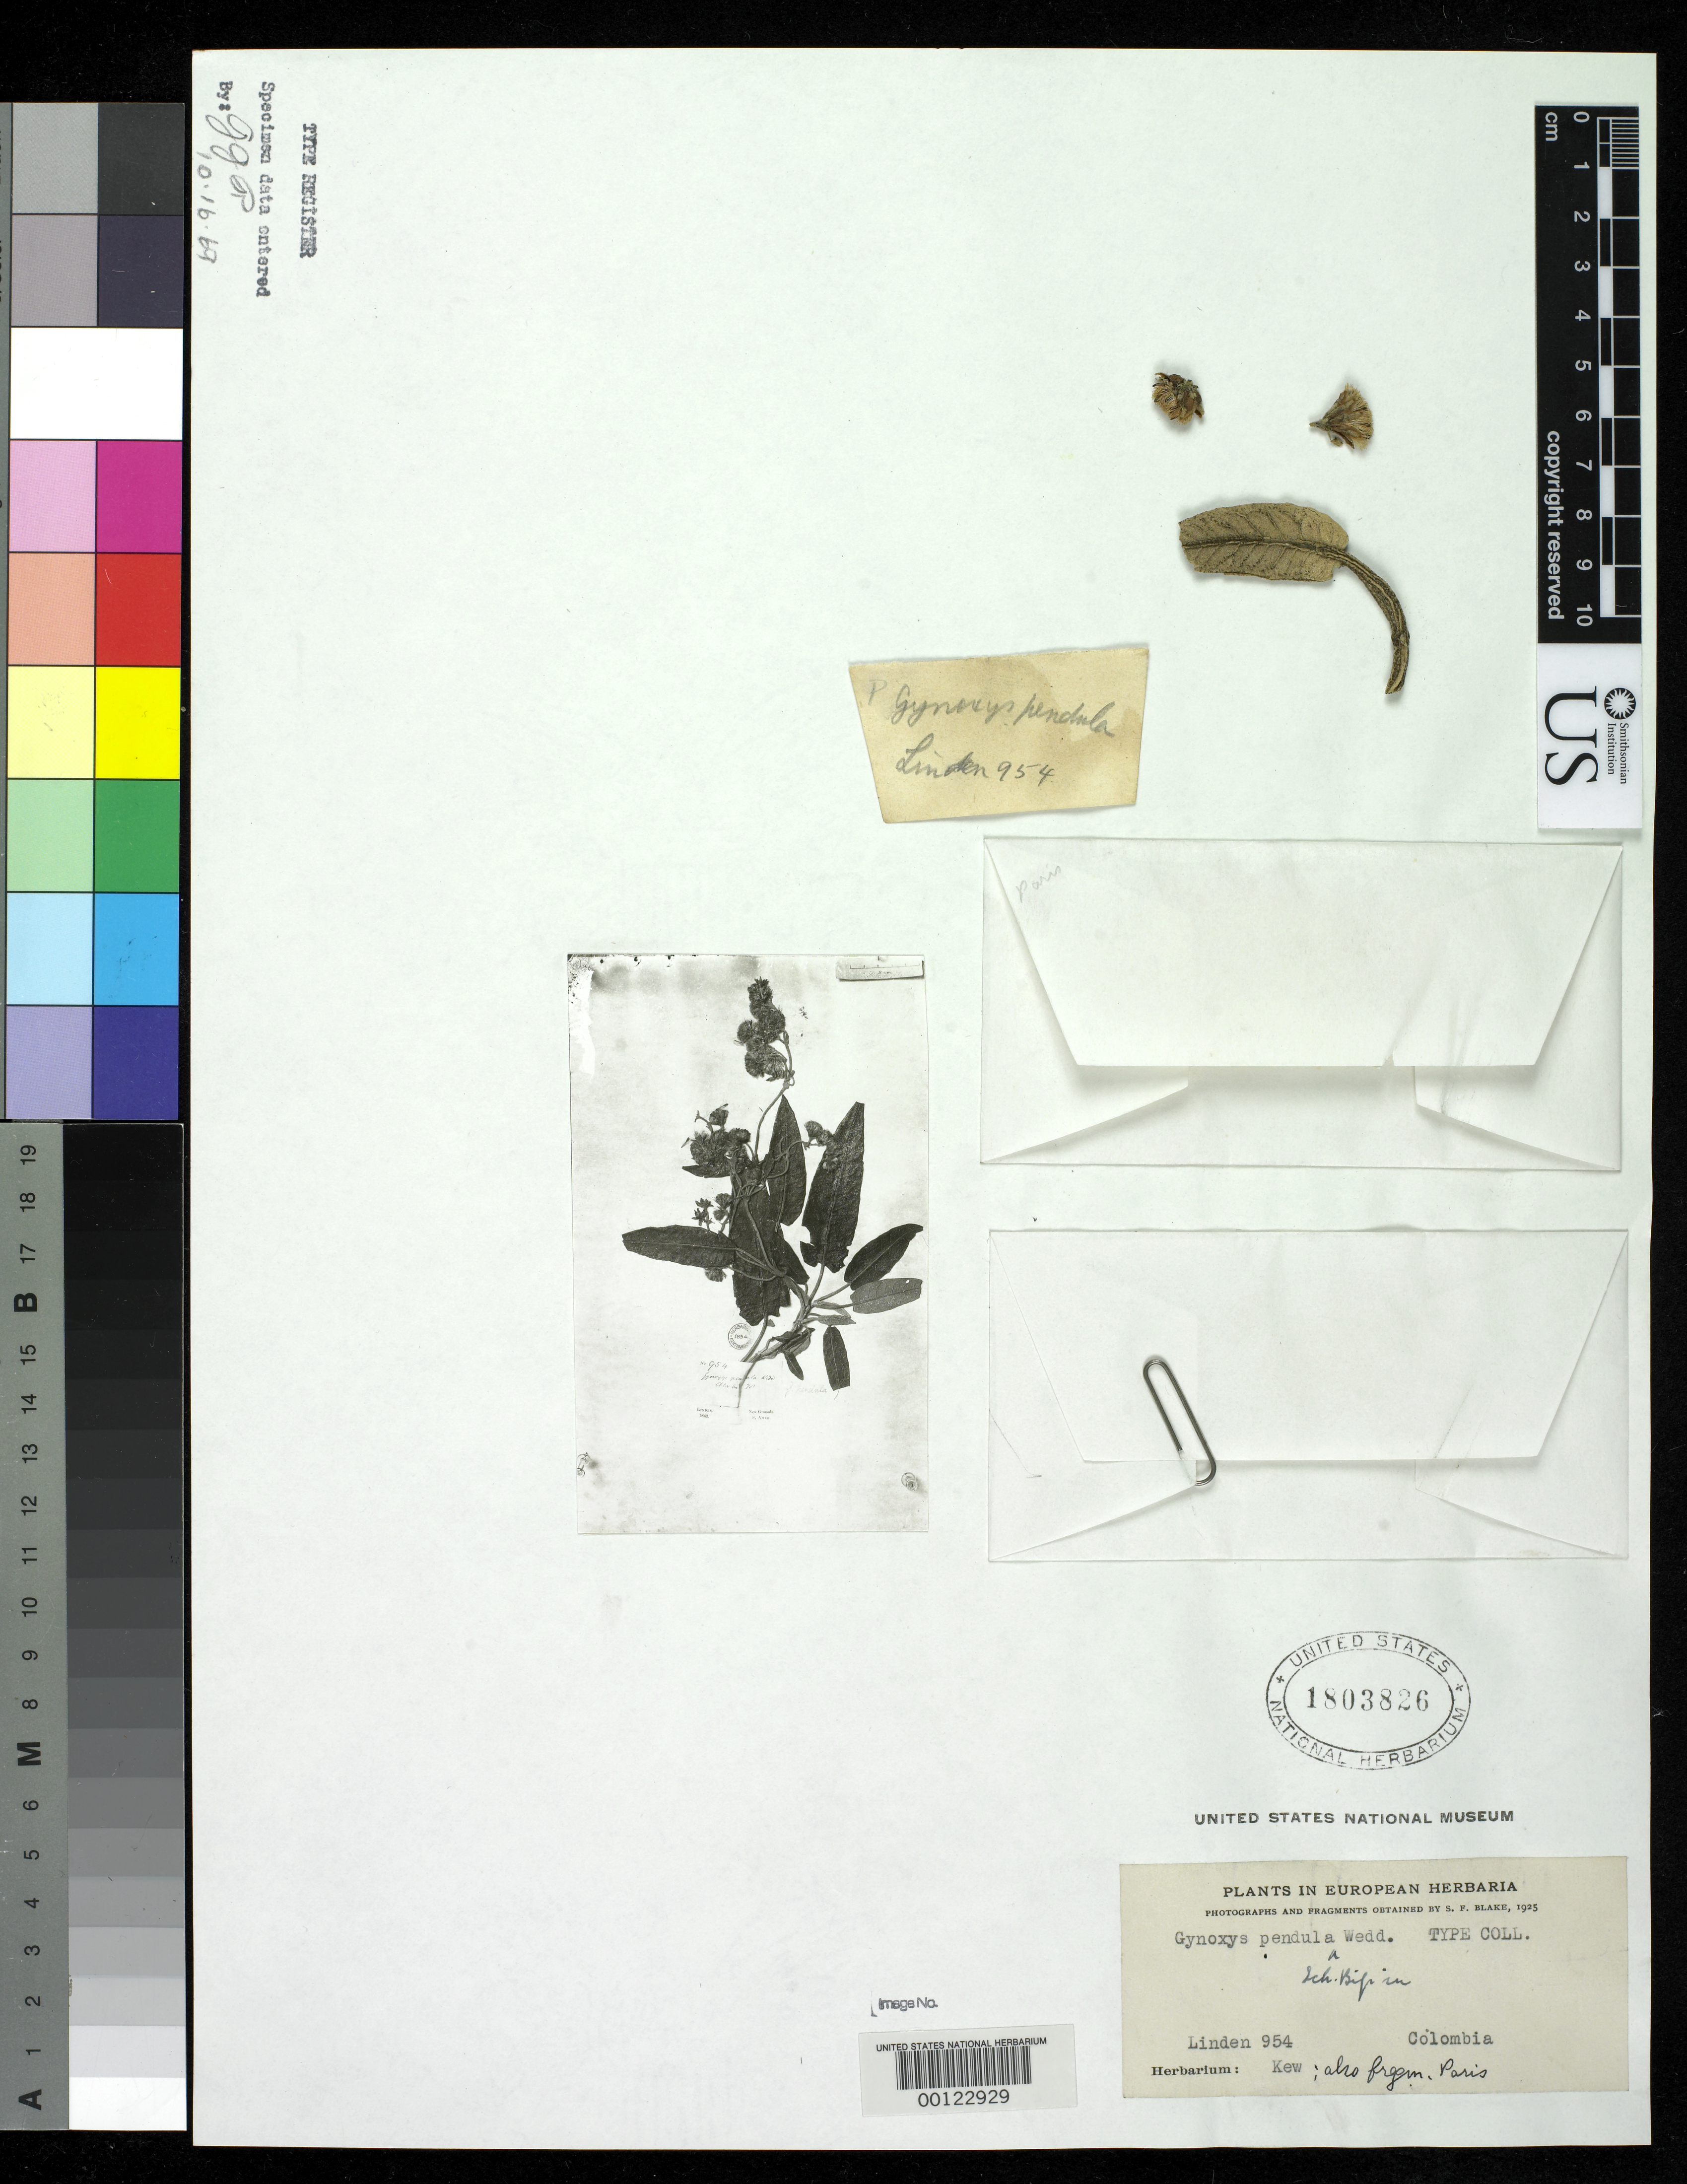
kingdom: Plantae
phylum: Tracheophyta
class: Magnoliopsida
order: Asterales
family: Asteraceae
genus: Gynoxys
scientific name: Gynoxys pendula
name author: Sch. Bip. ex Wedd.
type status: Type Fragment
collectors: J. Linden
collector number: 954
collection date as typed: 1842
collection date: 1842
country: Colombia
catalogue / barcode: US 1803826